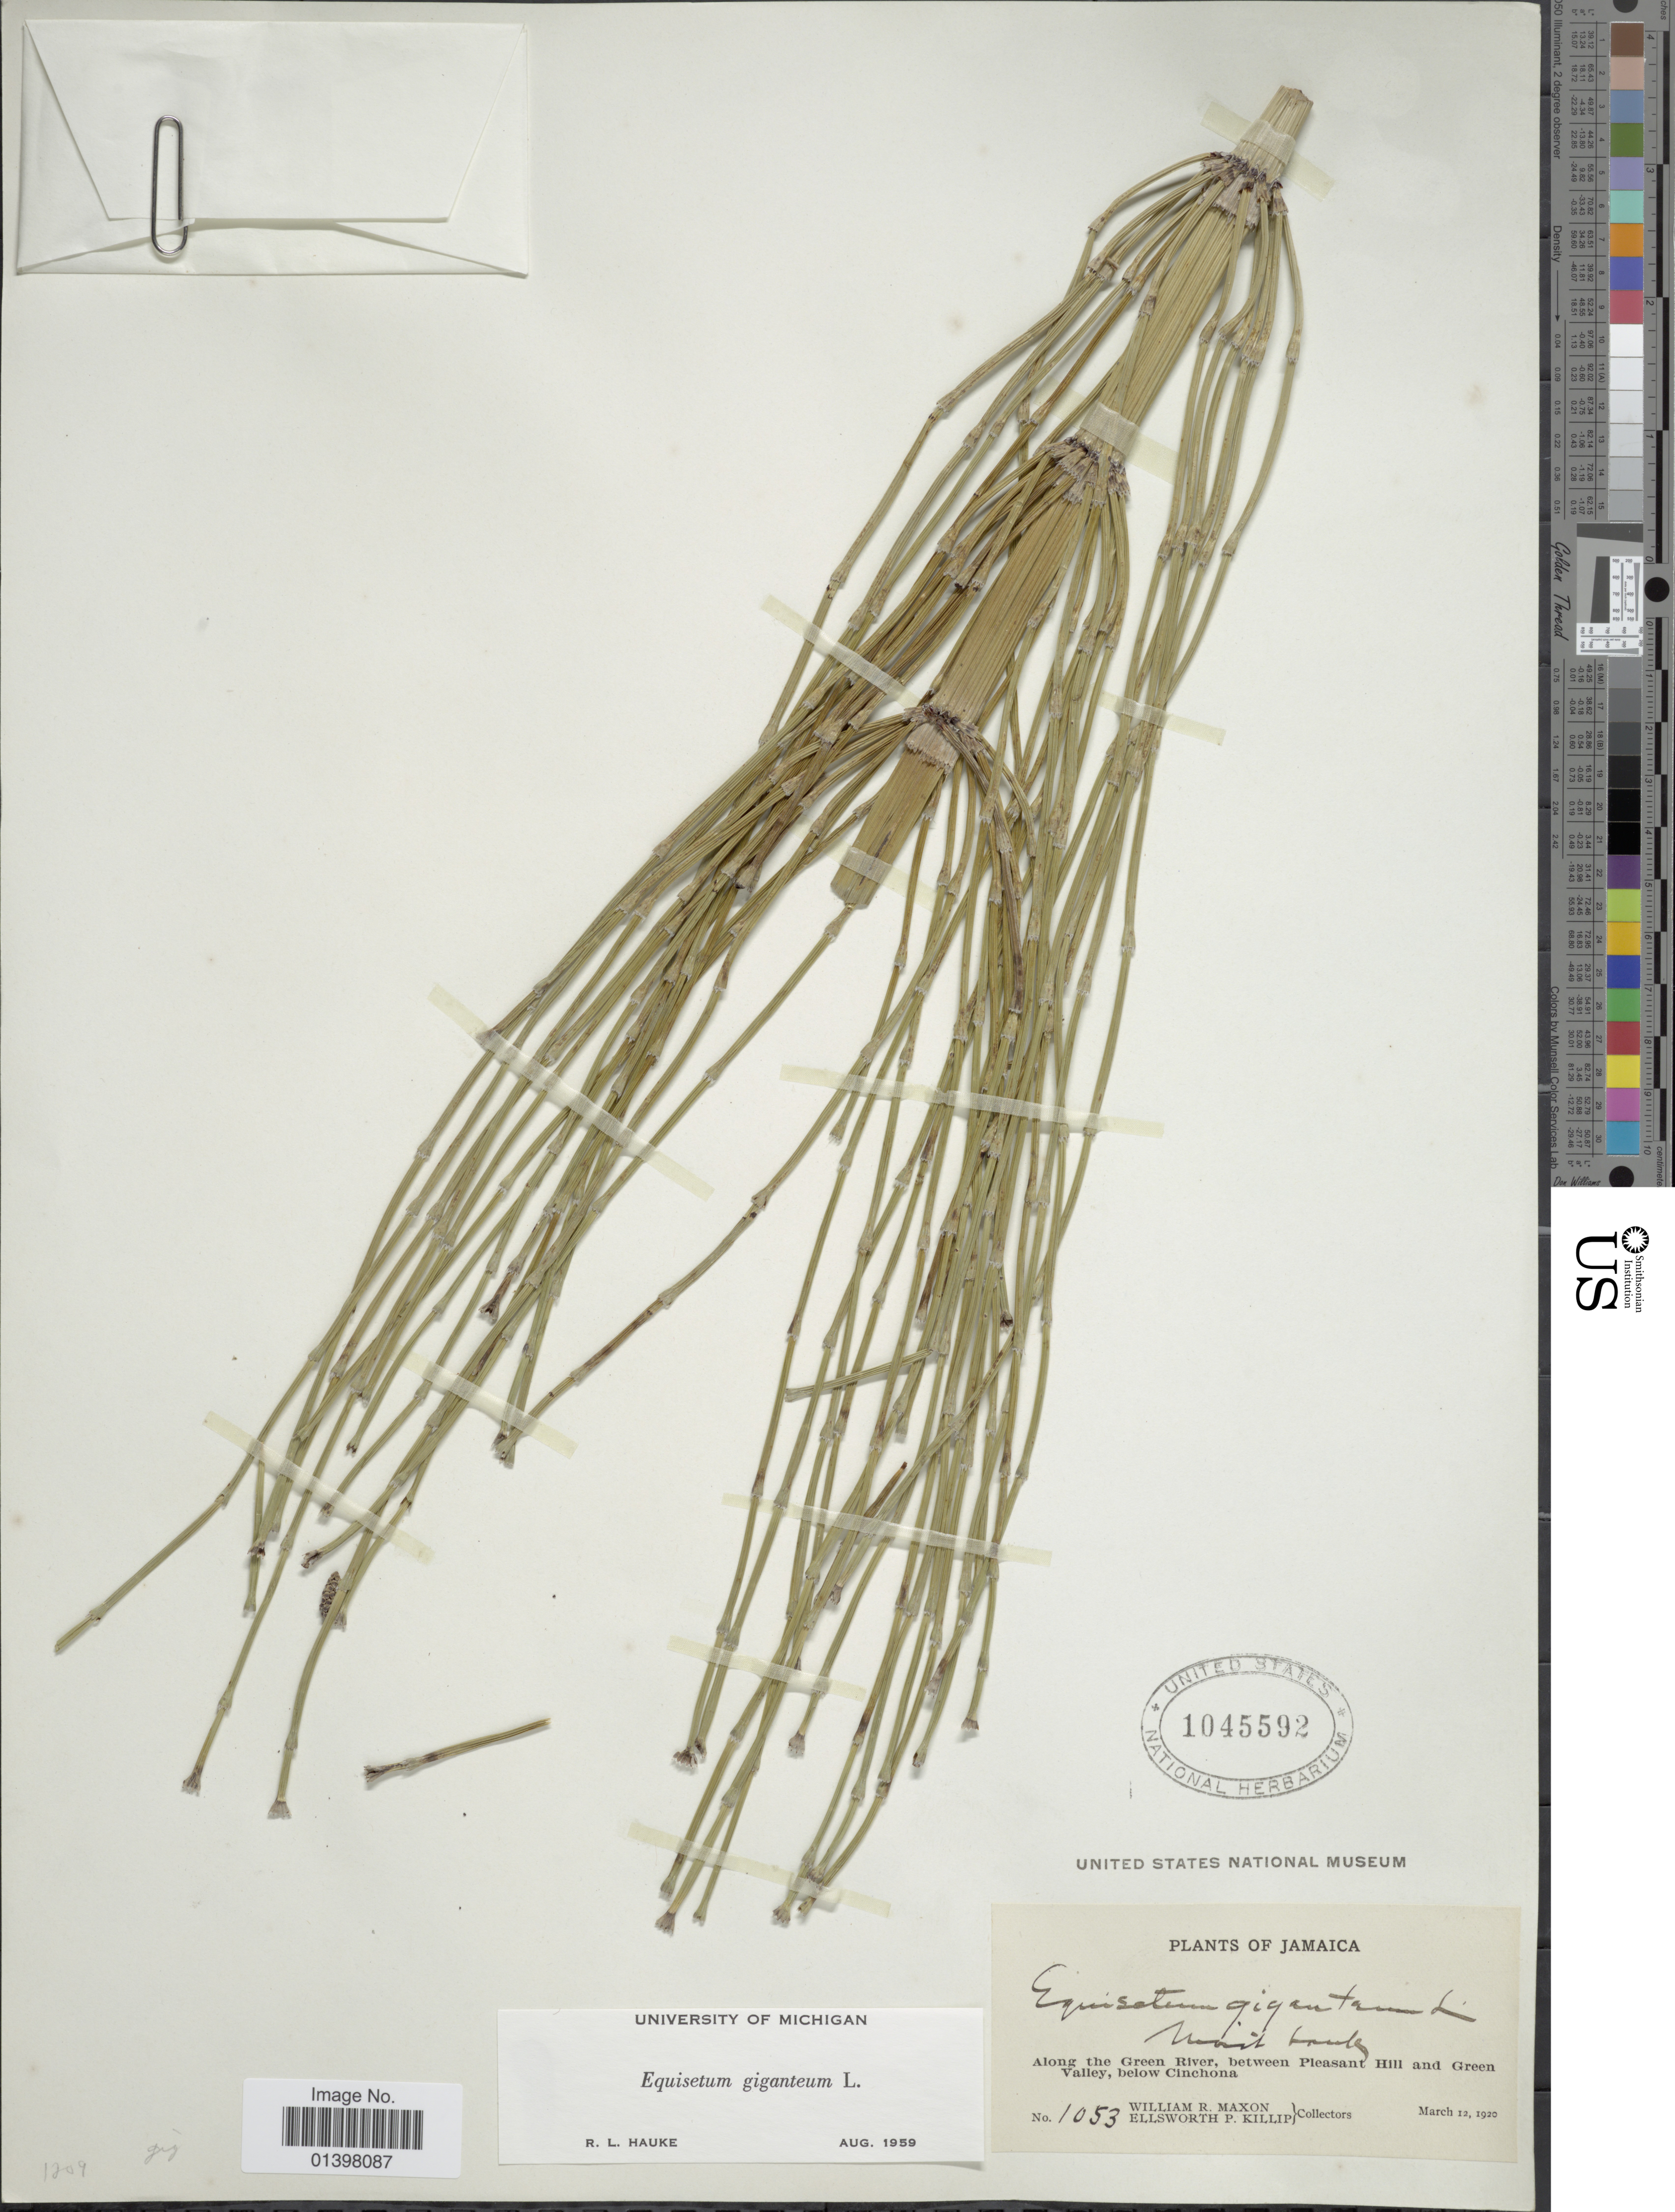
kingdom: Plantae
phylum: Tracheophyta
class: Polypodiopsida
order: Equisetales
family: Equisetaceae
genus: Equisetum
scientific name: Equisetum giganteum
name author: L.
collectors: W. R. Maxon & E. P. Killip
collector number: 1053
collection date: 1920-03-12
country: Jamaica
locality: Along the Green River, between Pleasant Hill and Green Valley, below Cinchona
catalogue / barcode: US 1045592